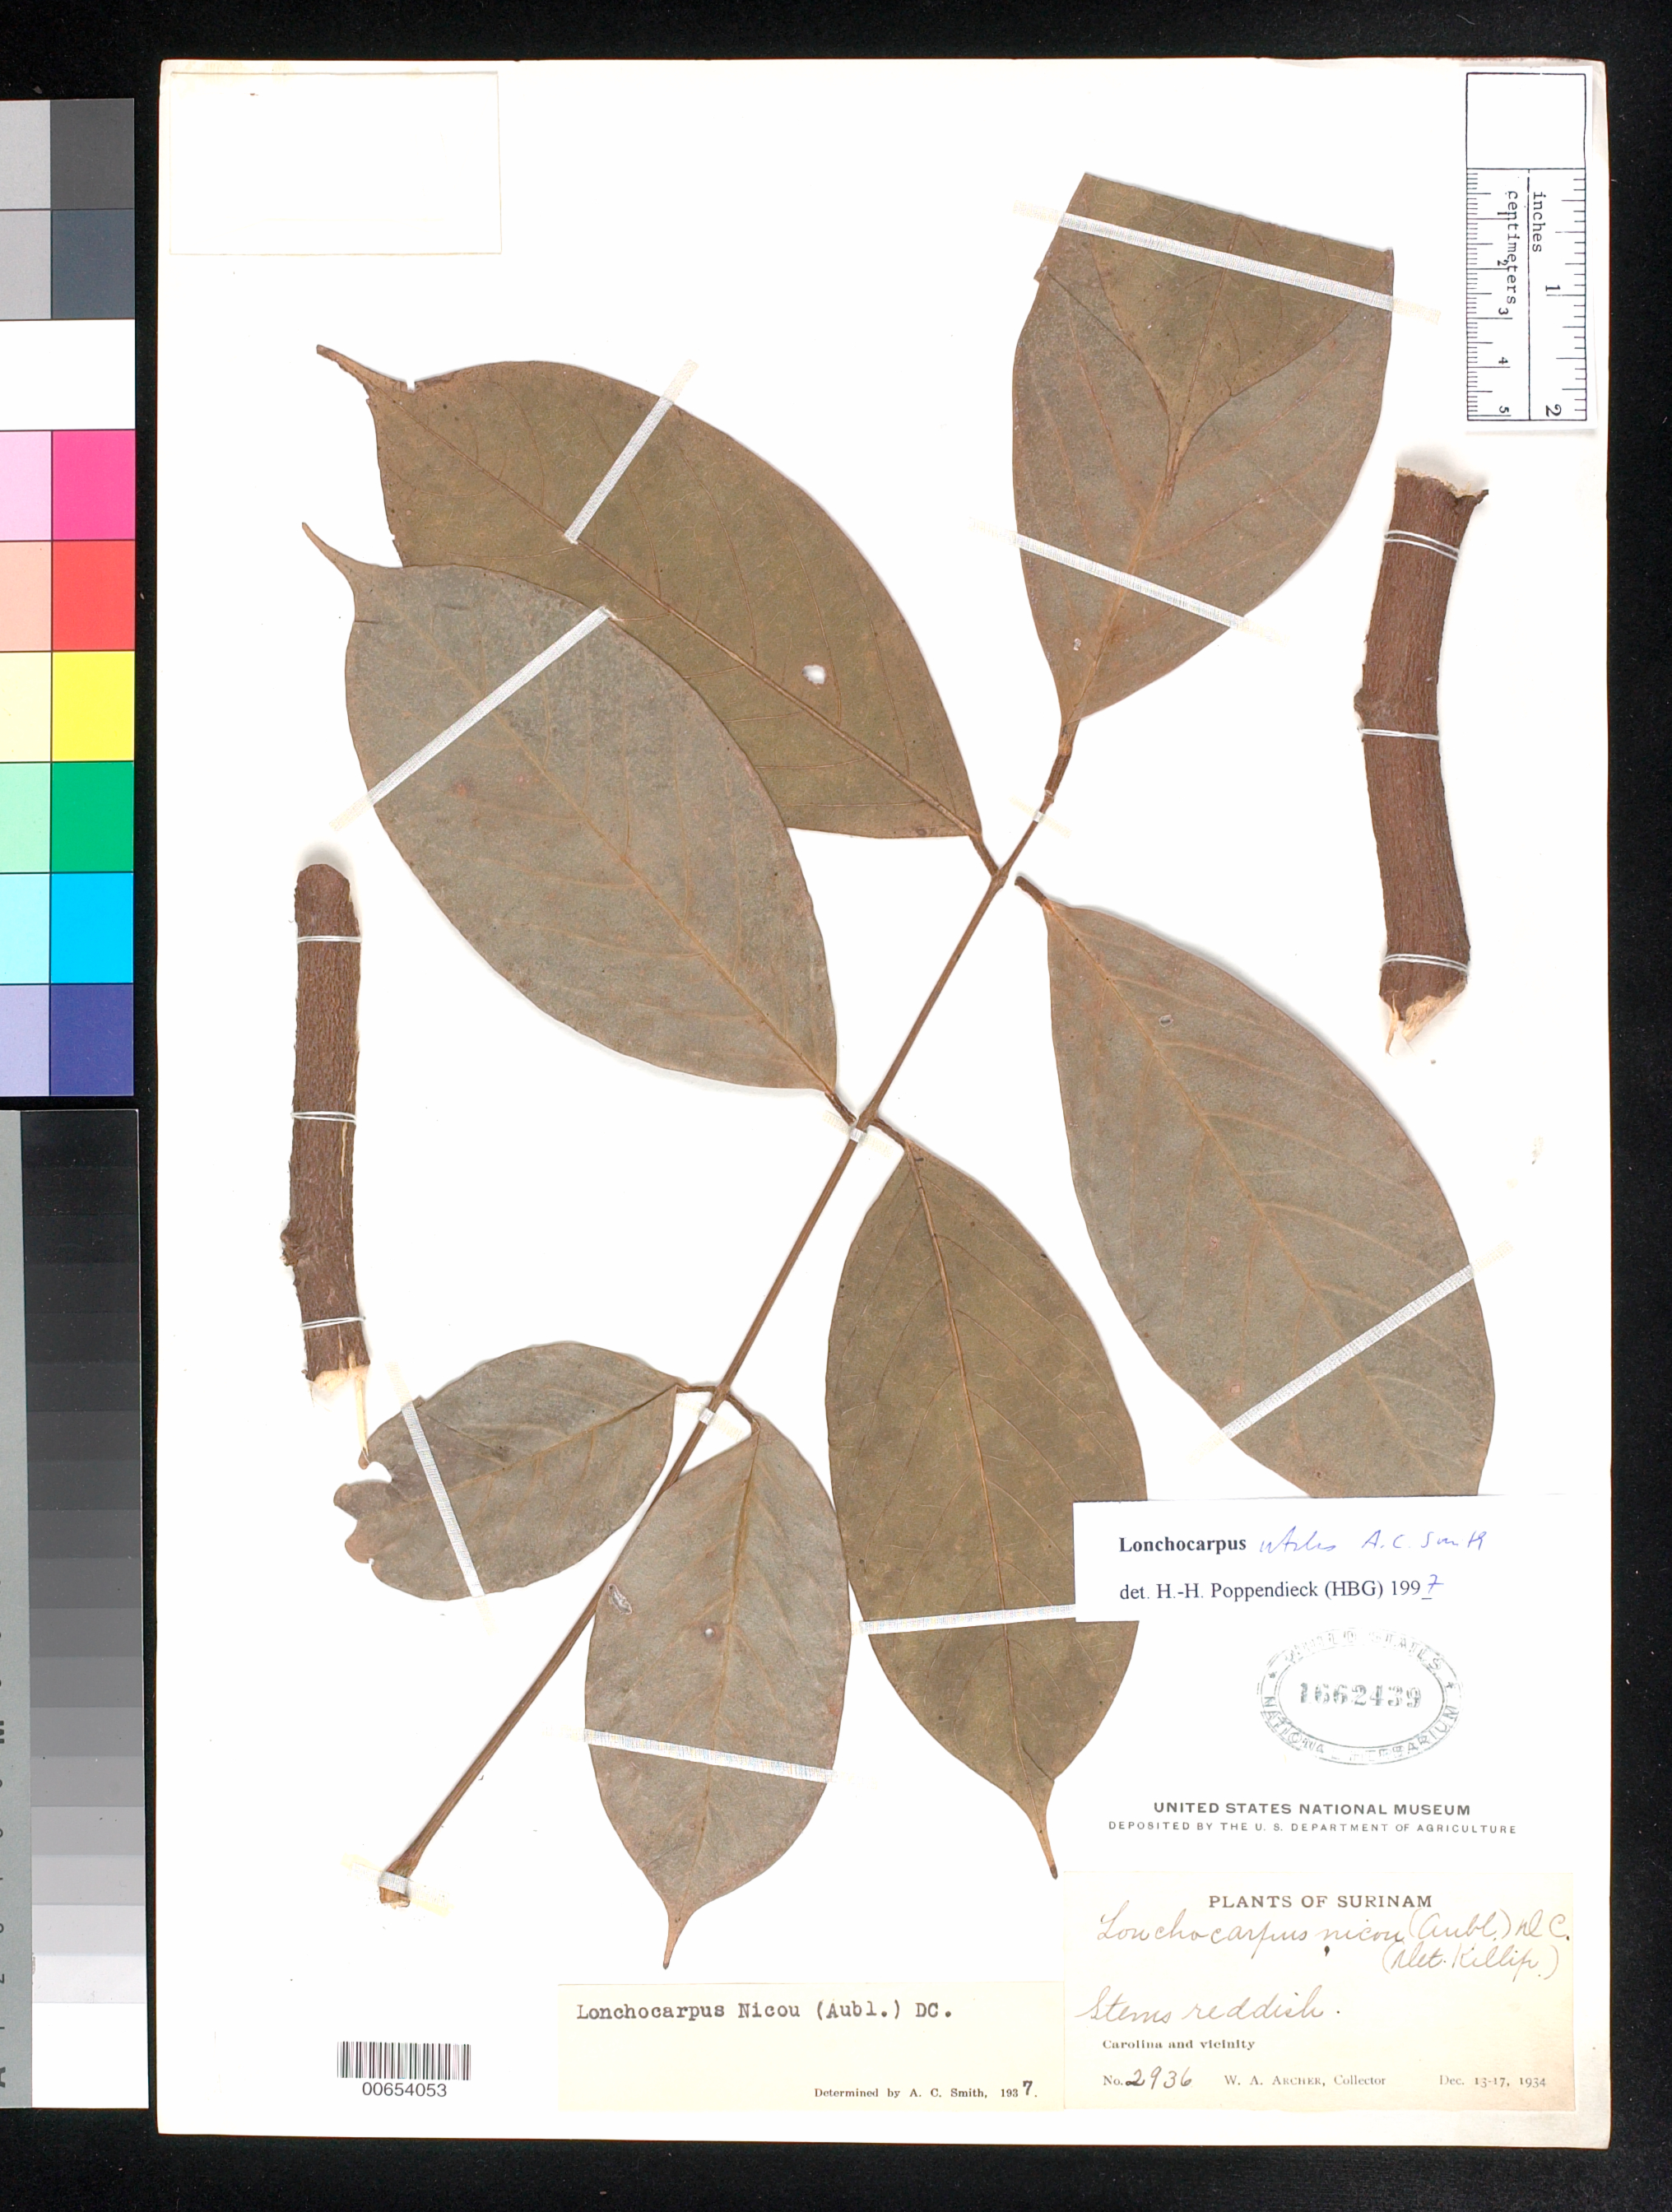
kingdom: Plantae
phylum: Tracheophyta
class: Magnoliopsida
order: Fabales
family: Fabaceae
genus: Deguelia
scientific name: Deguelia utilis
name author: (A.C. Sm.) A.M.G. Azevedo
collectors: W. A. Archer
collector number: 2936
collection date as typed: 13-Dec-34 to 17-Dec-34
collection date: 1934-12-13/1934-12-17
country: Suriname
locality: Carolina and vicinity, Surinam River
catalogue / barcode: US 1662439